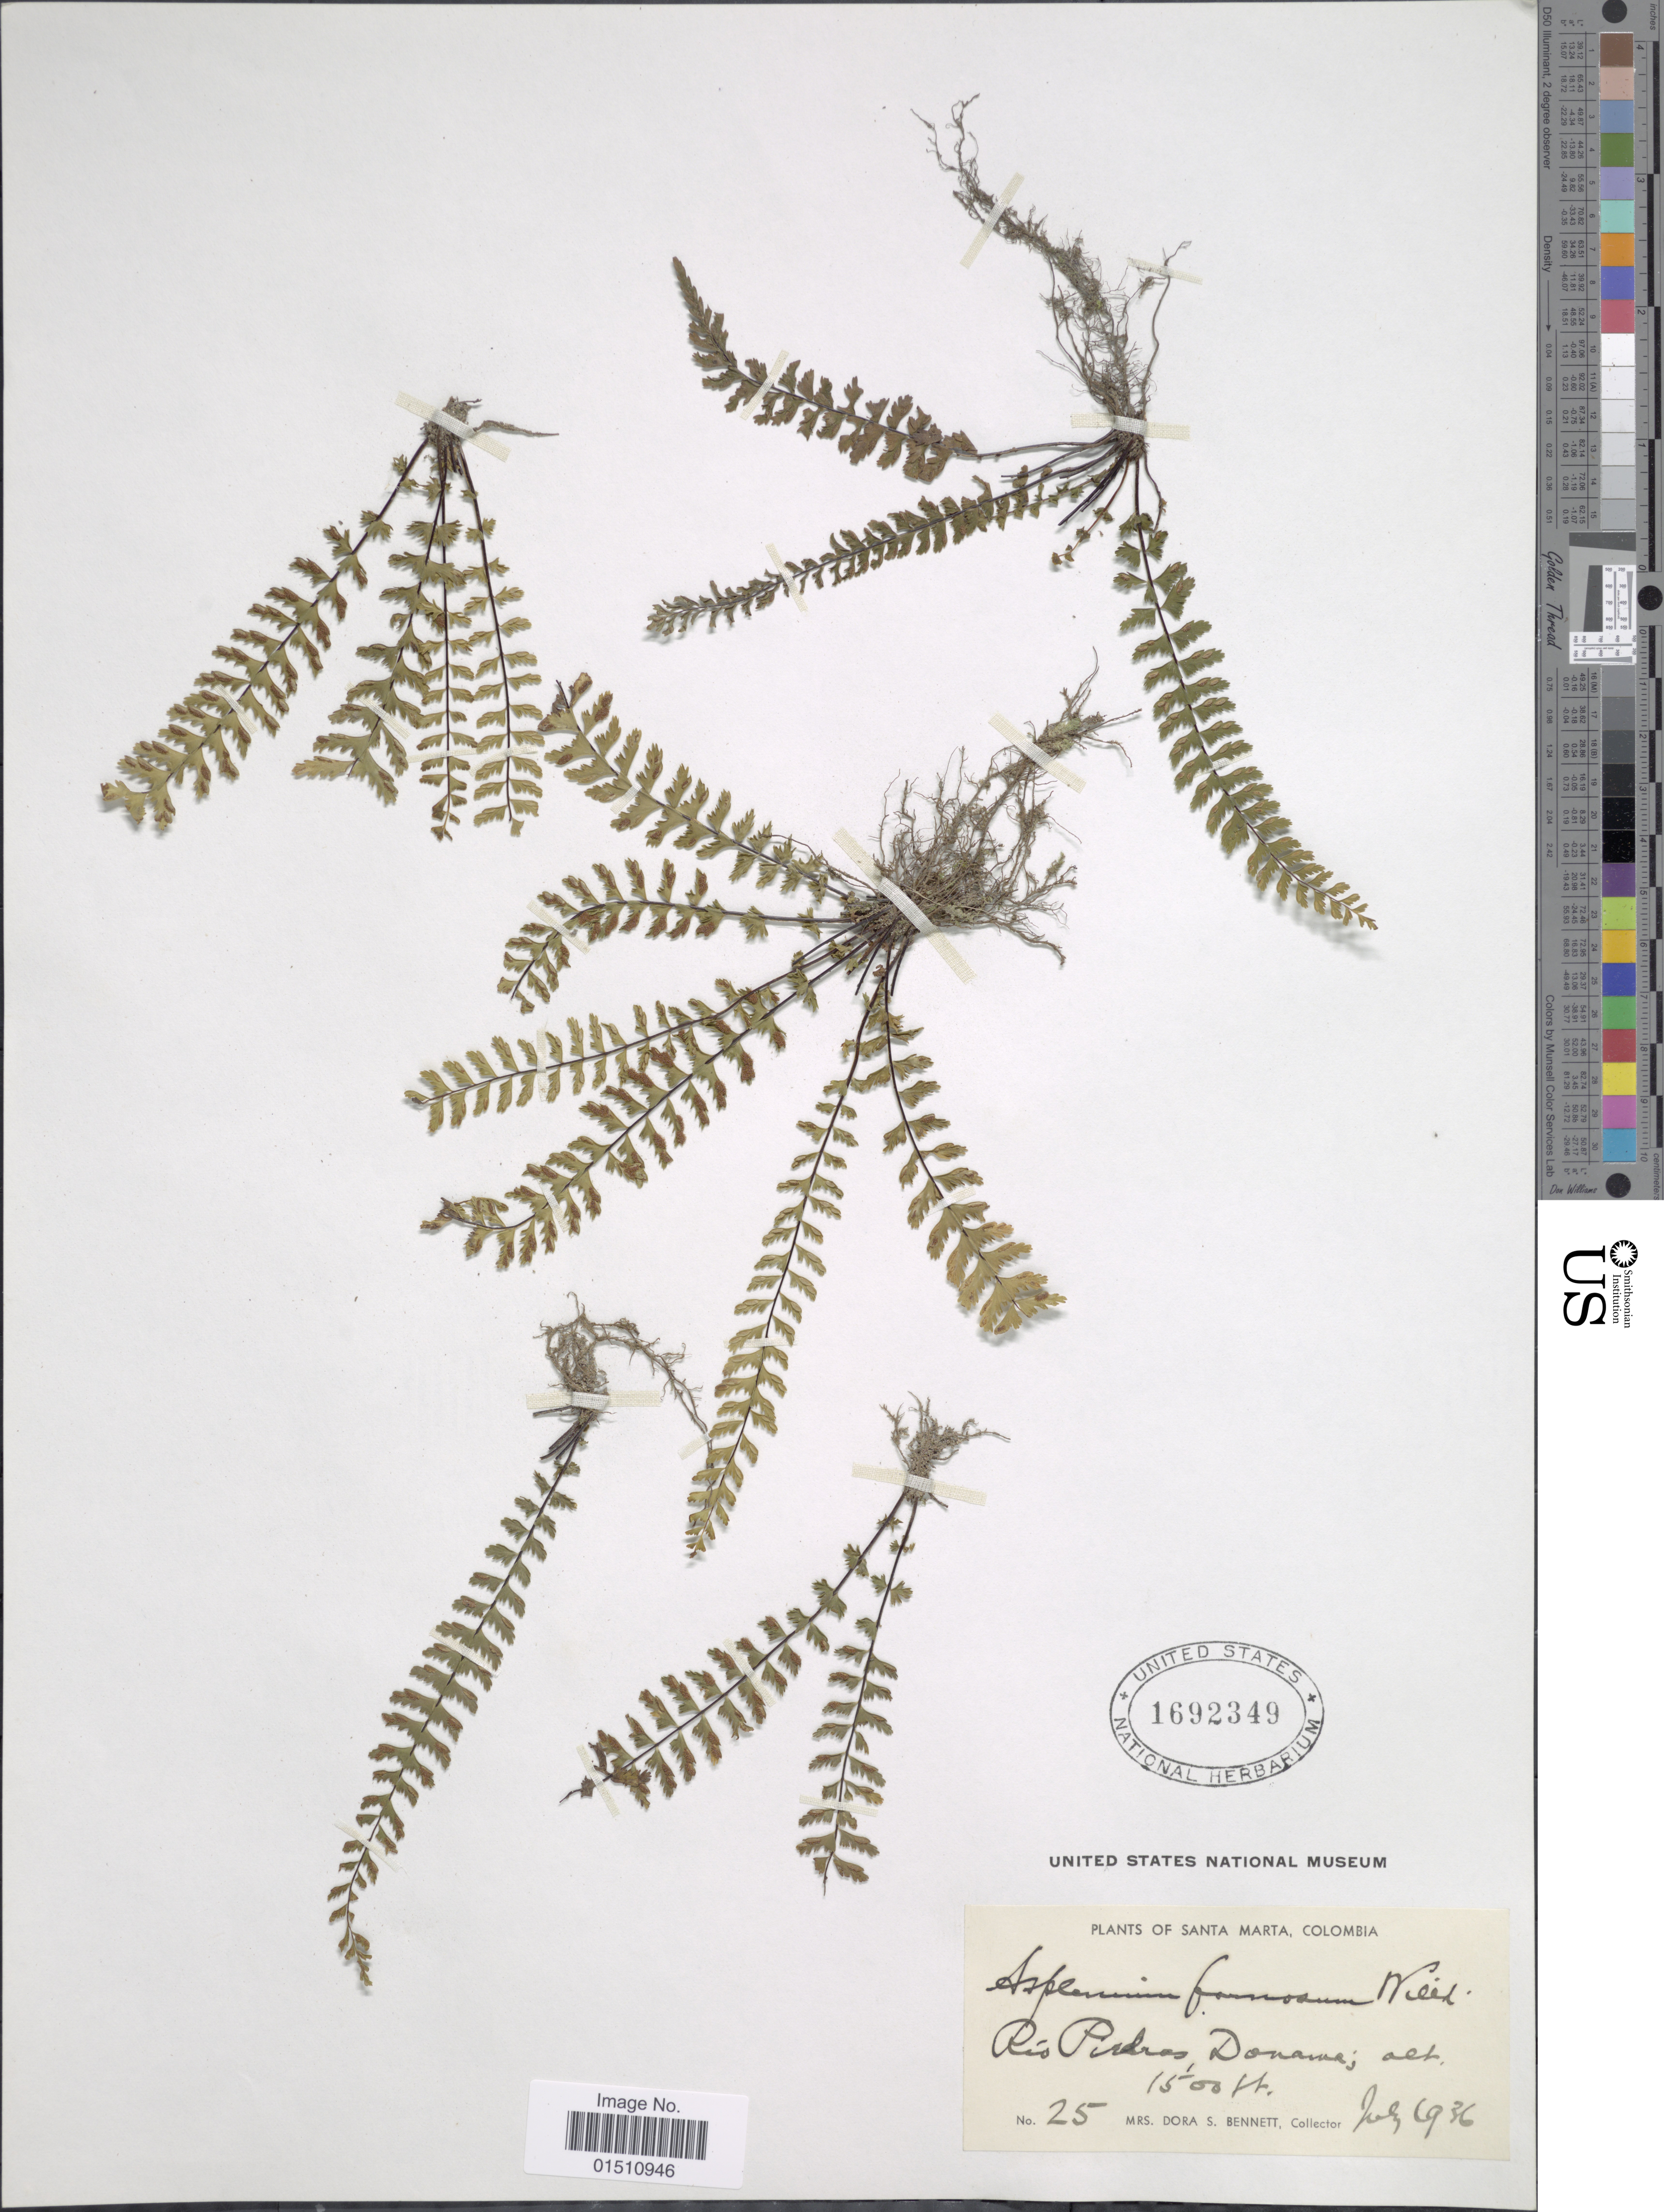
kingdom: Plantae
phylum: Tracheophyta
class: Polypodiopsida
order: Polypodiales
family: Aspleniaceae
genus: Asplenium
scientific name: Asplenium formosum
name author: Willd.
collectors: D. Bennett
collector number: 25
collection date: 1936-07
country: Colombia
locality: Colombia, Santa Marta, Rio Piedras, Doname.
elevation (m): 457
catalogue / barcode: US 1692349